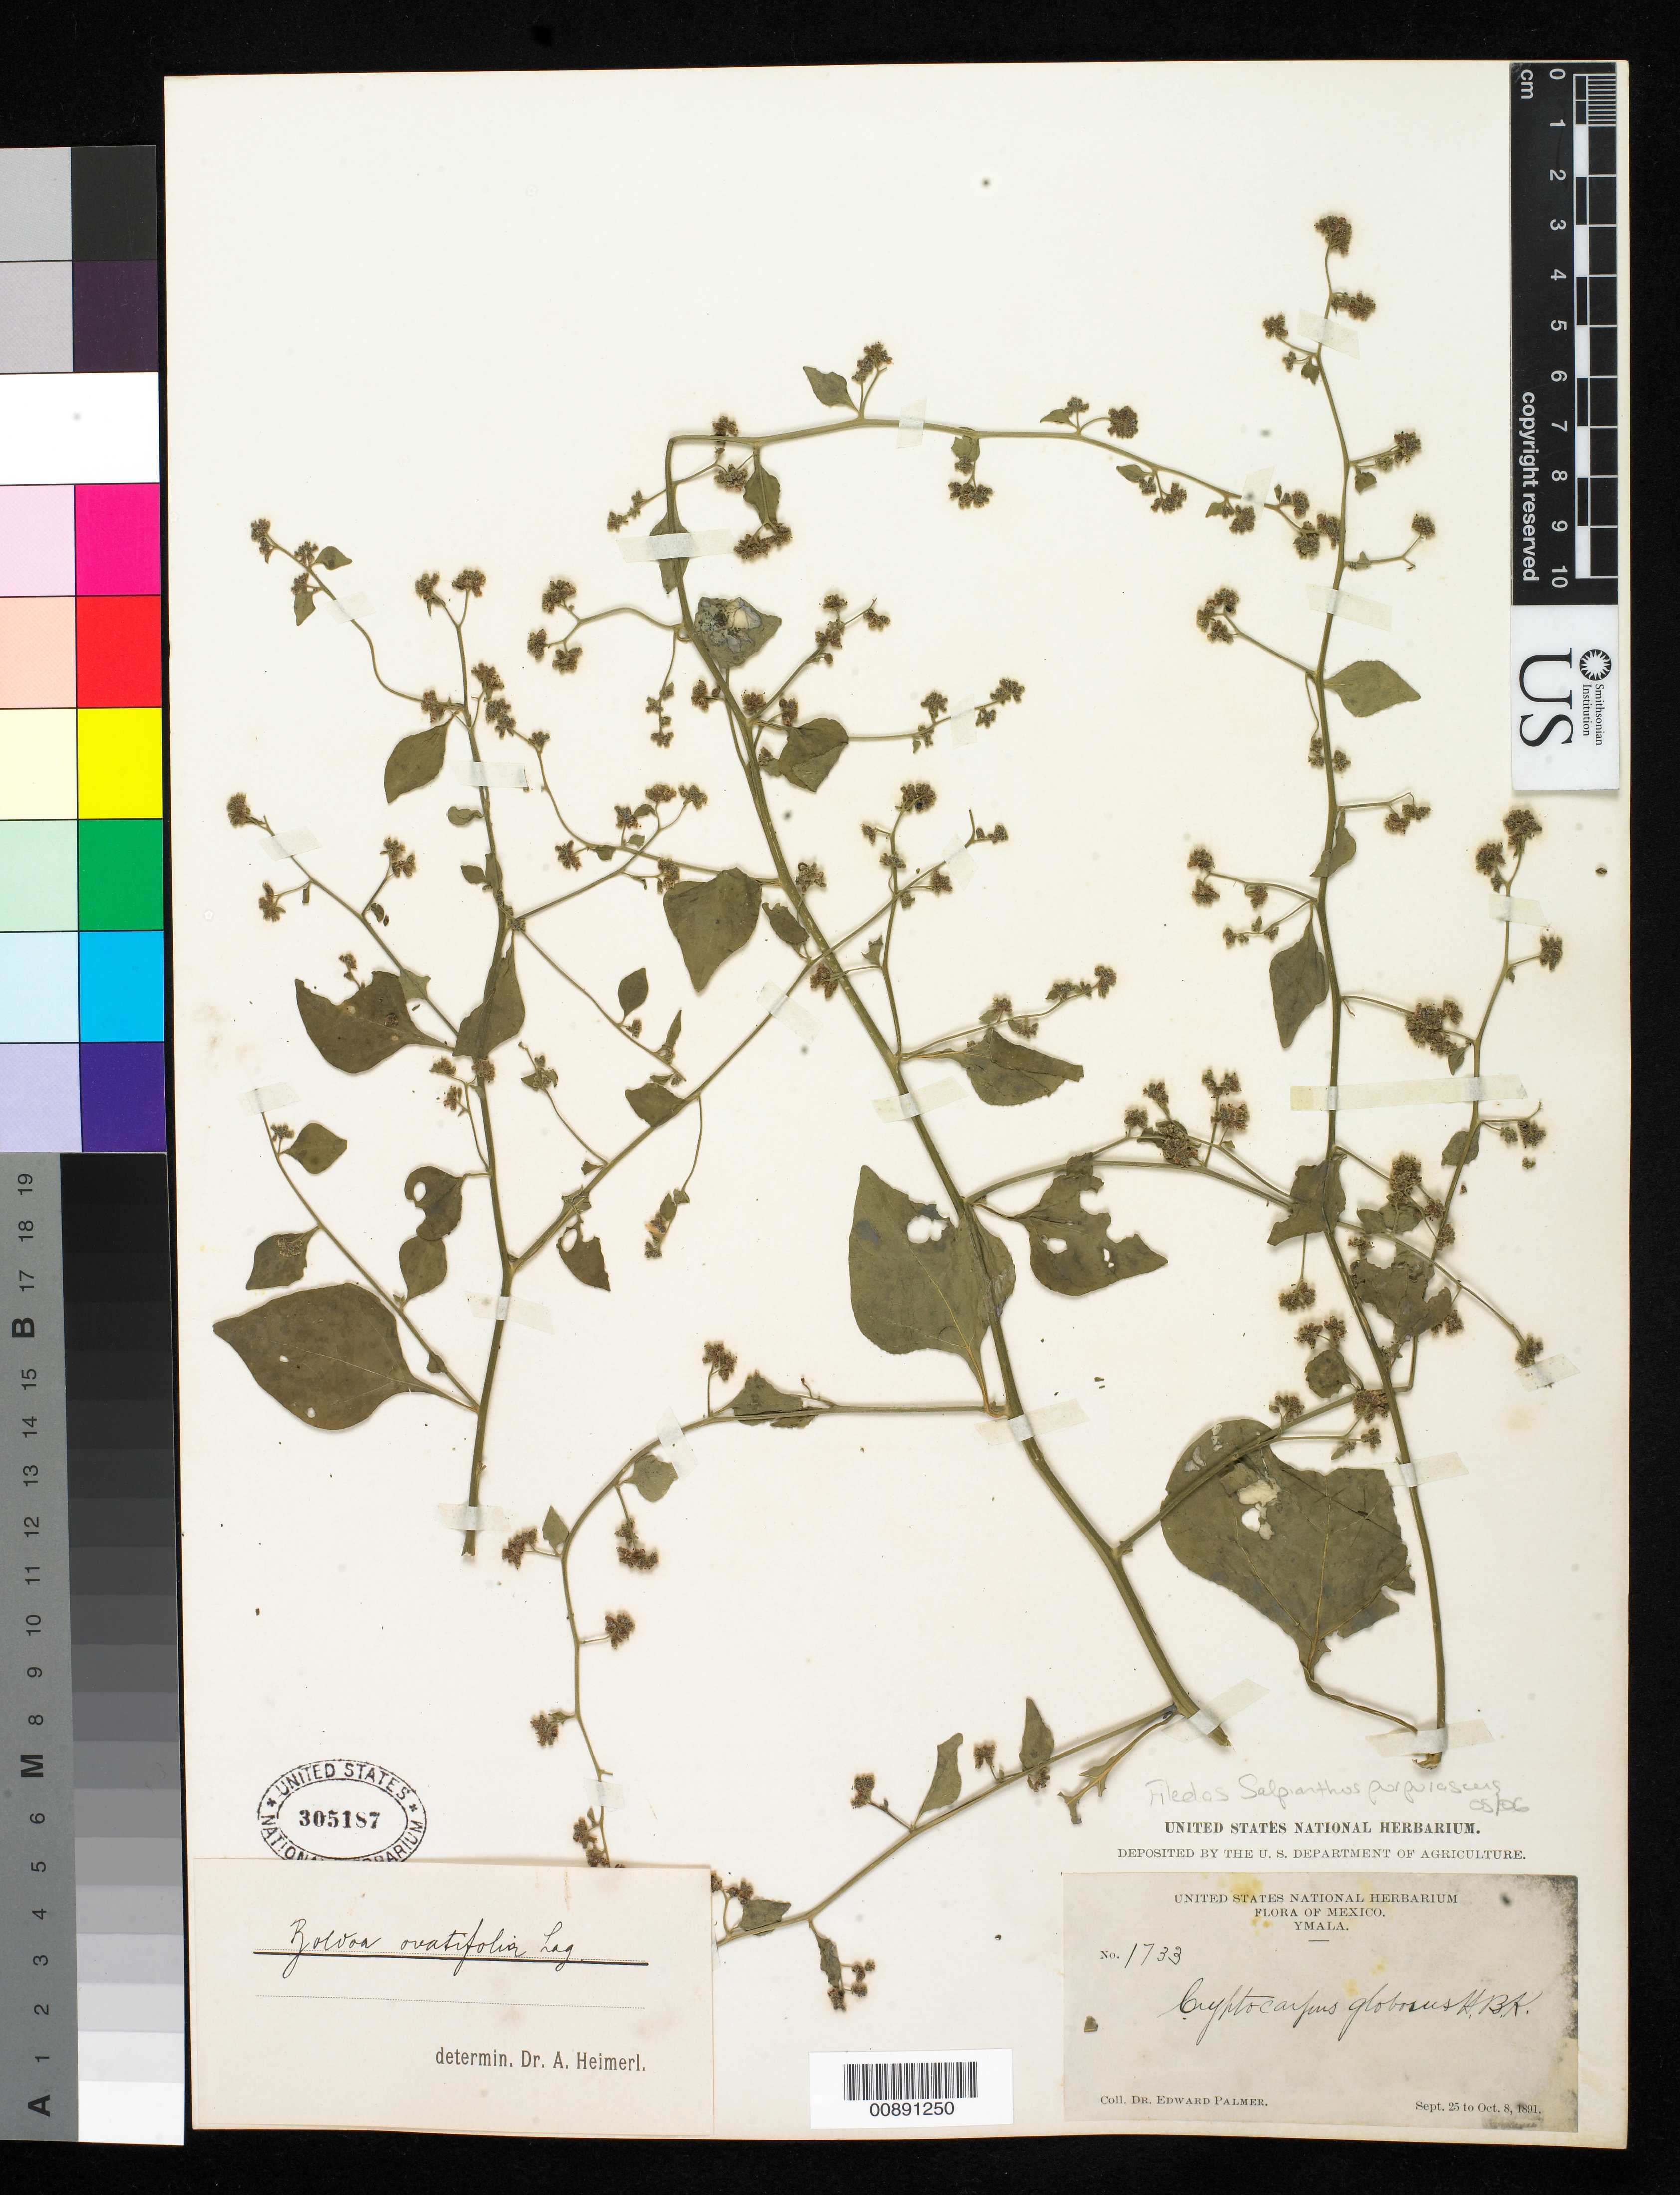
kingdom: Plantae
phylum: Tracheophyta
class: Magnoliopsida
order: Caryophyllales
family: Nyctaginaceae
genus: Salpianthus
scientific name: Salpianthus purpurascens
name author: (Cav. ex Lag.) Hook. & Arn.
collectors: E. Palmer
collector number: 1733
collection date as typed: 25 Sep 1891 to 08 Oct 1891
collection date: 1891-09-25/1891-10-08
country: Mexico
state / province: Sinaloa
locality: Ymala, Sinaloa.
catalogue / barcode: US 305187